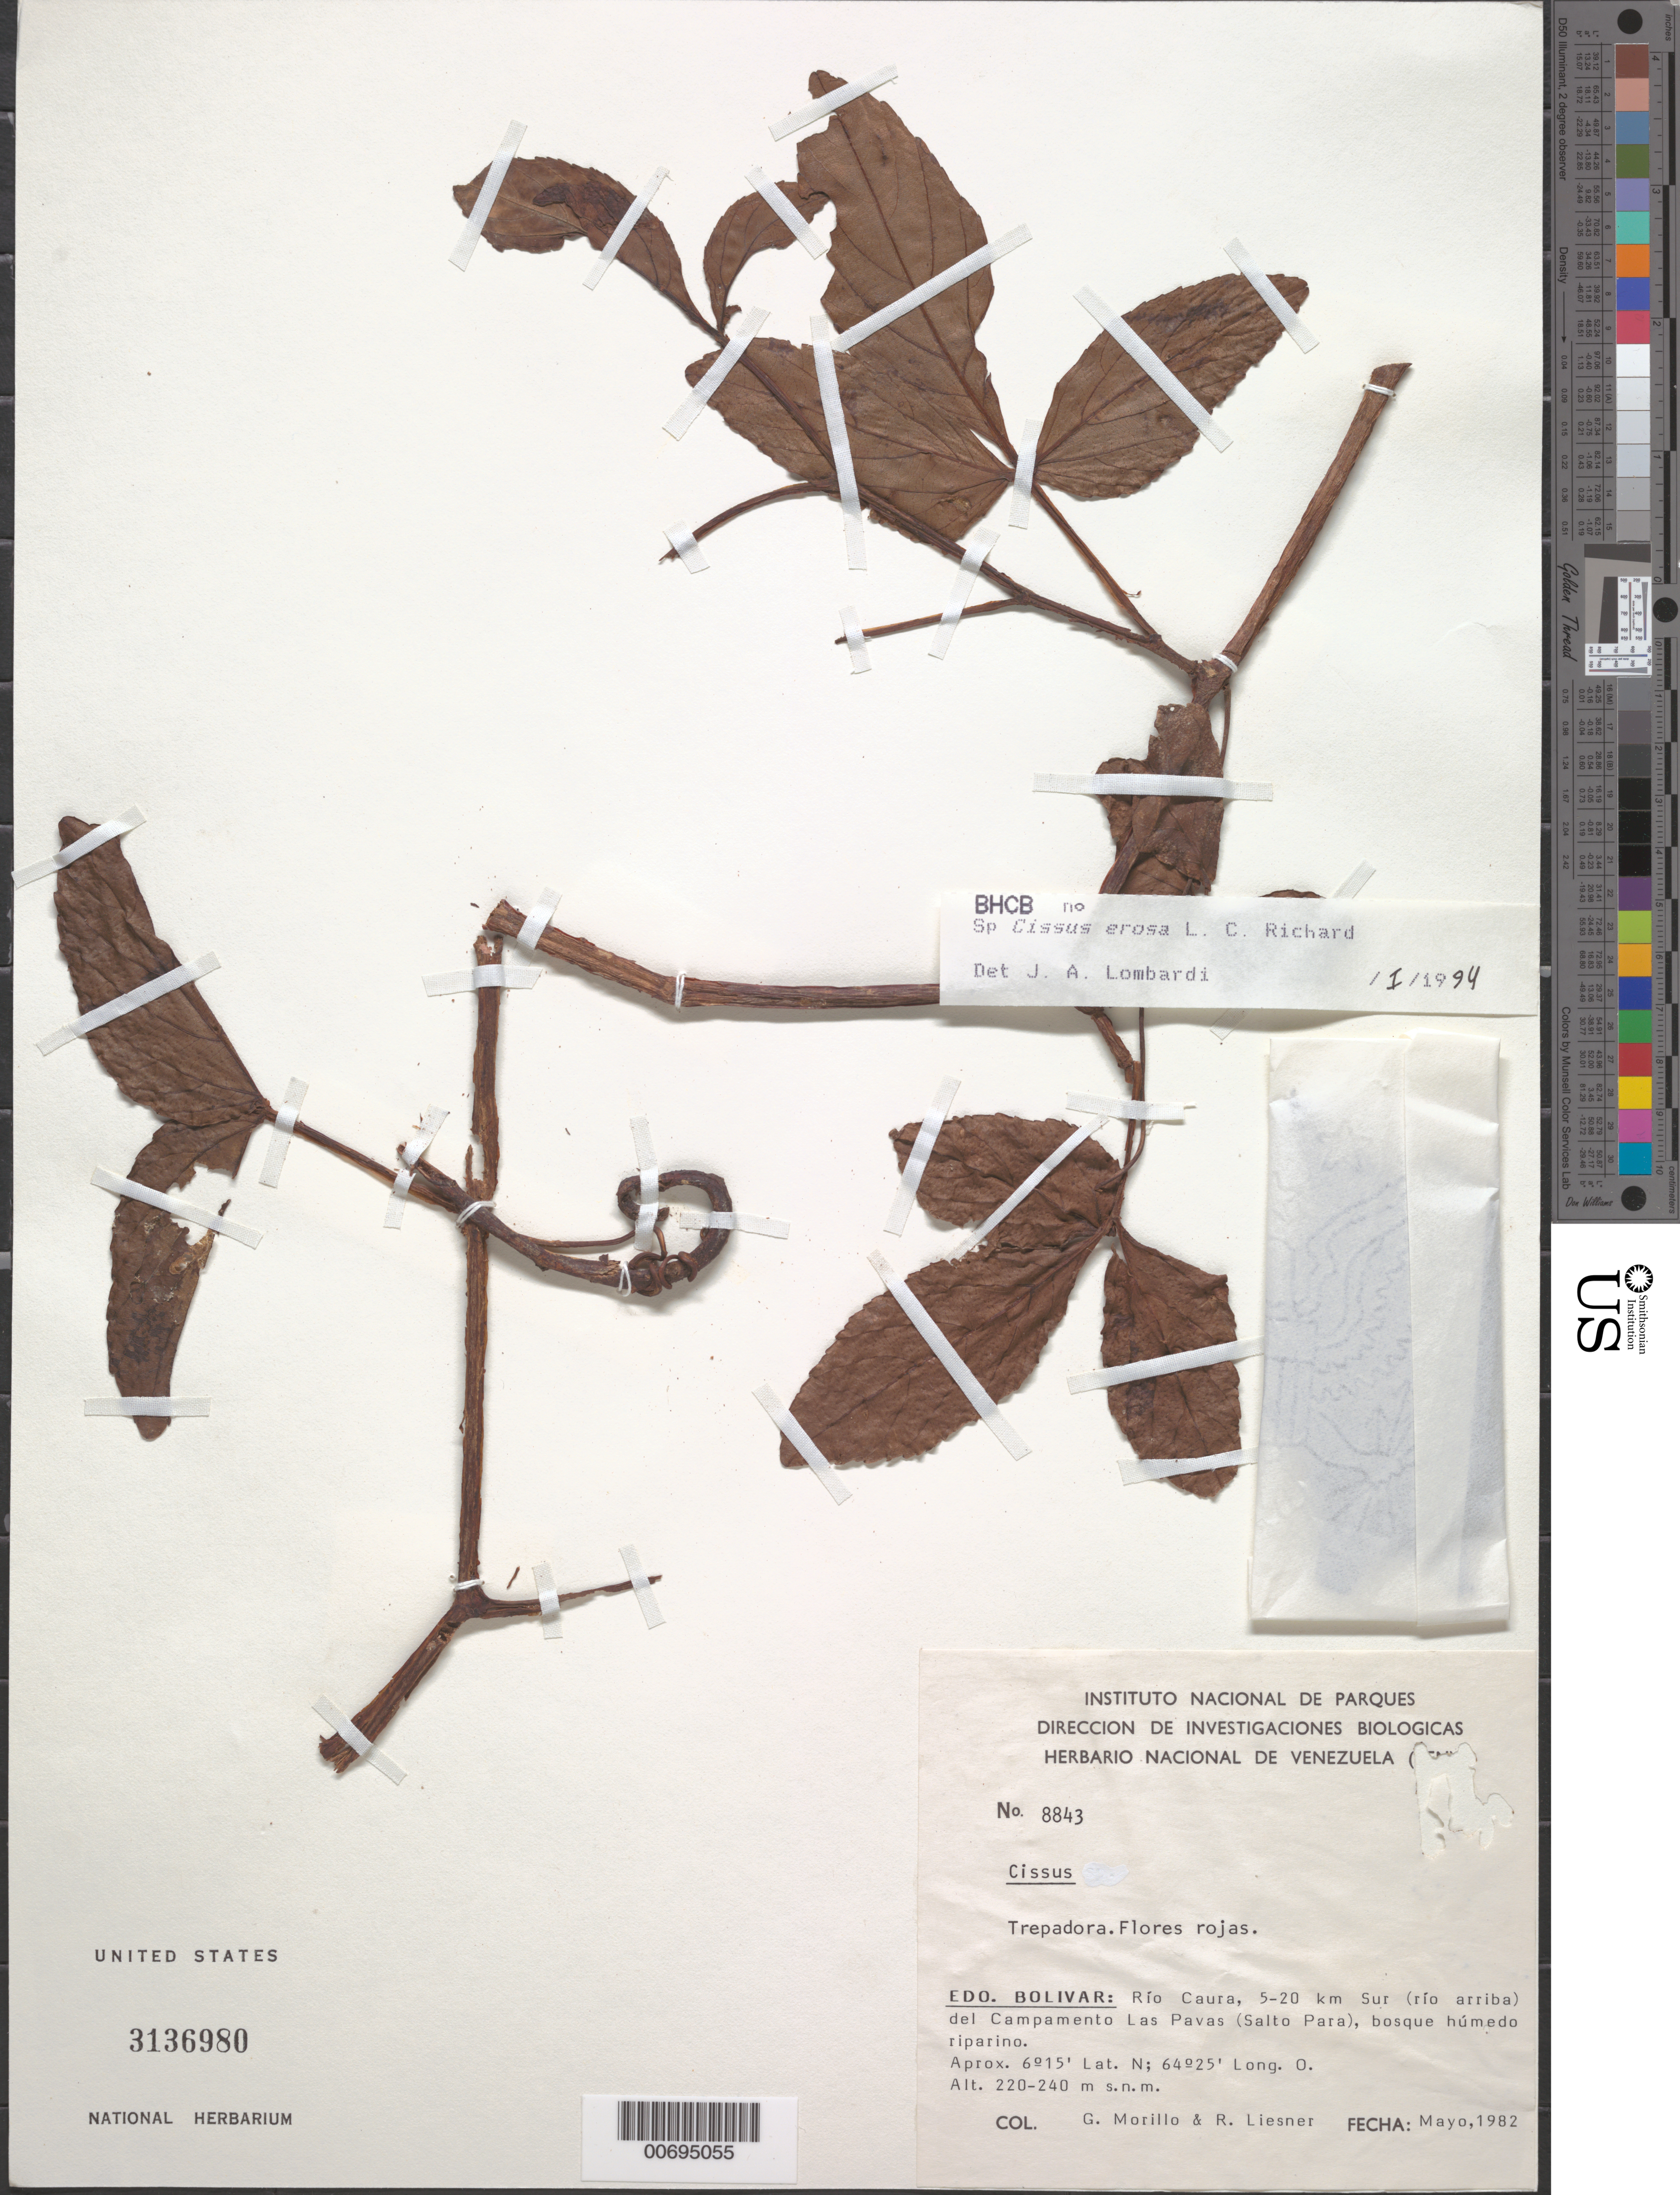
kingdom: Plantae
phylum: Tracheophyta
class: Magnoliopsida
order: Vitales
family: Vitaceae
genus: Cissus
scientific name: Cissus erosa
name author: Rich.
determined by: Lombardi, Julio A.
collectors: G. Morillo & R. L. Liesner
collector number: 8843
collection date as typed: May-82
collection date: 1982-05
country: Venezuela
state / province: Bolívar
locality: Río Caura, 5-20 km Sur (río arriba) del Campamento Las Pavas (Salto Para)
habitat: Humid riparian forest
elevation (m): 220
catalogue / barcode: US 3136980